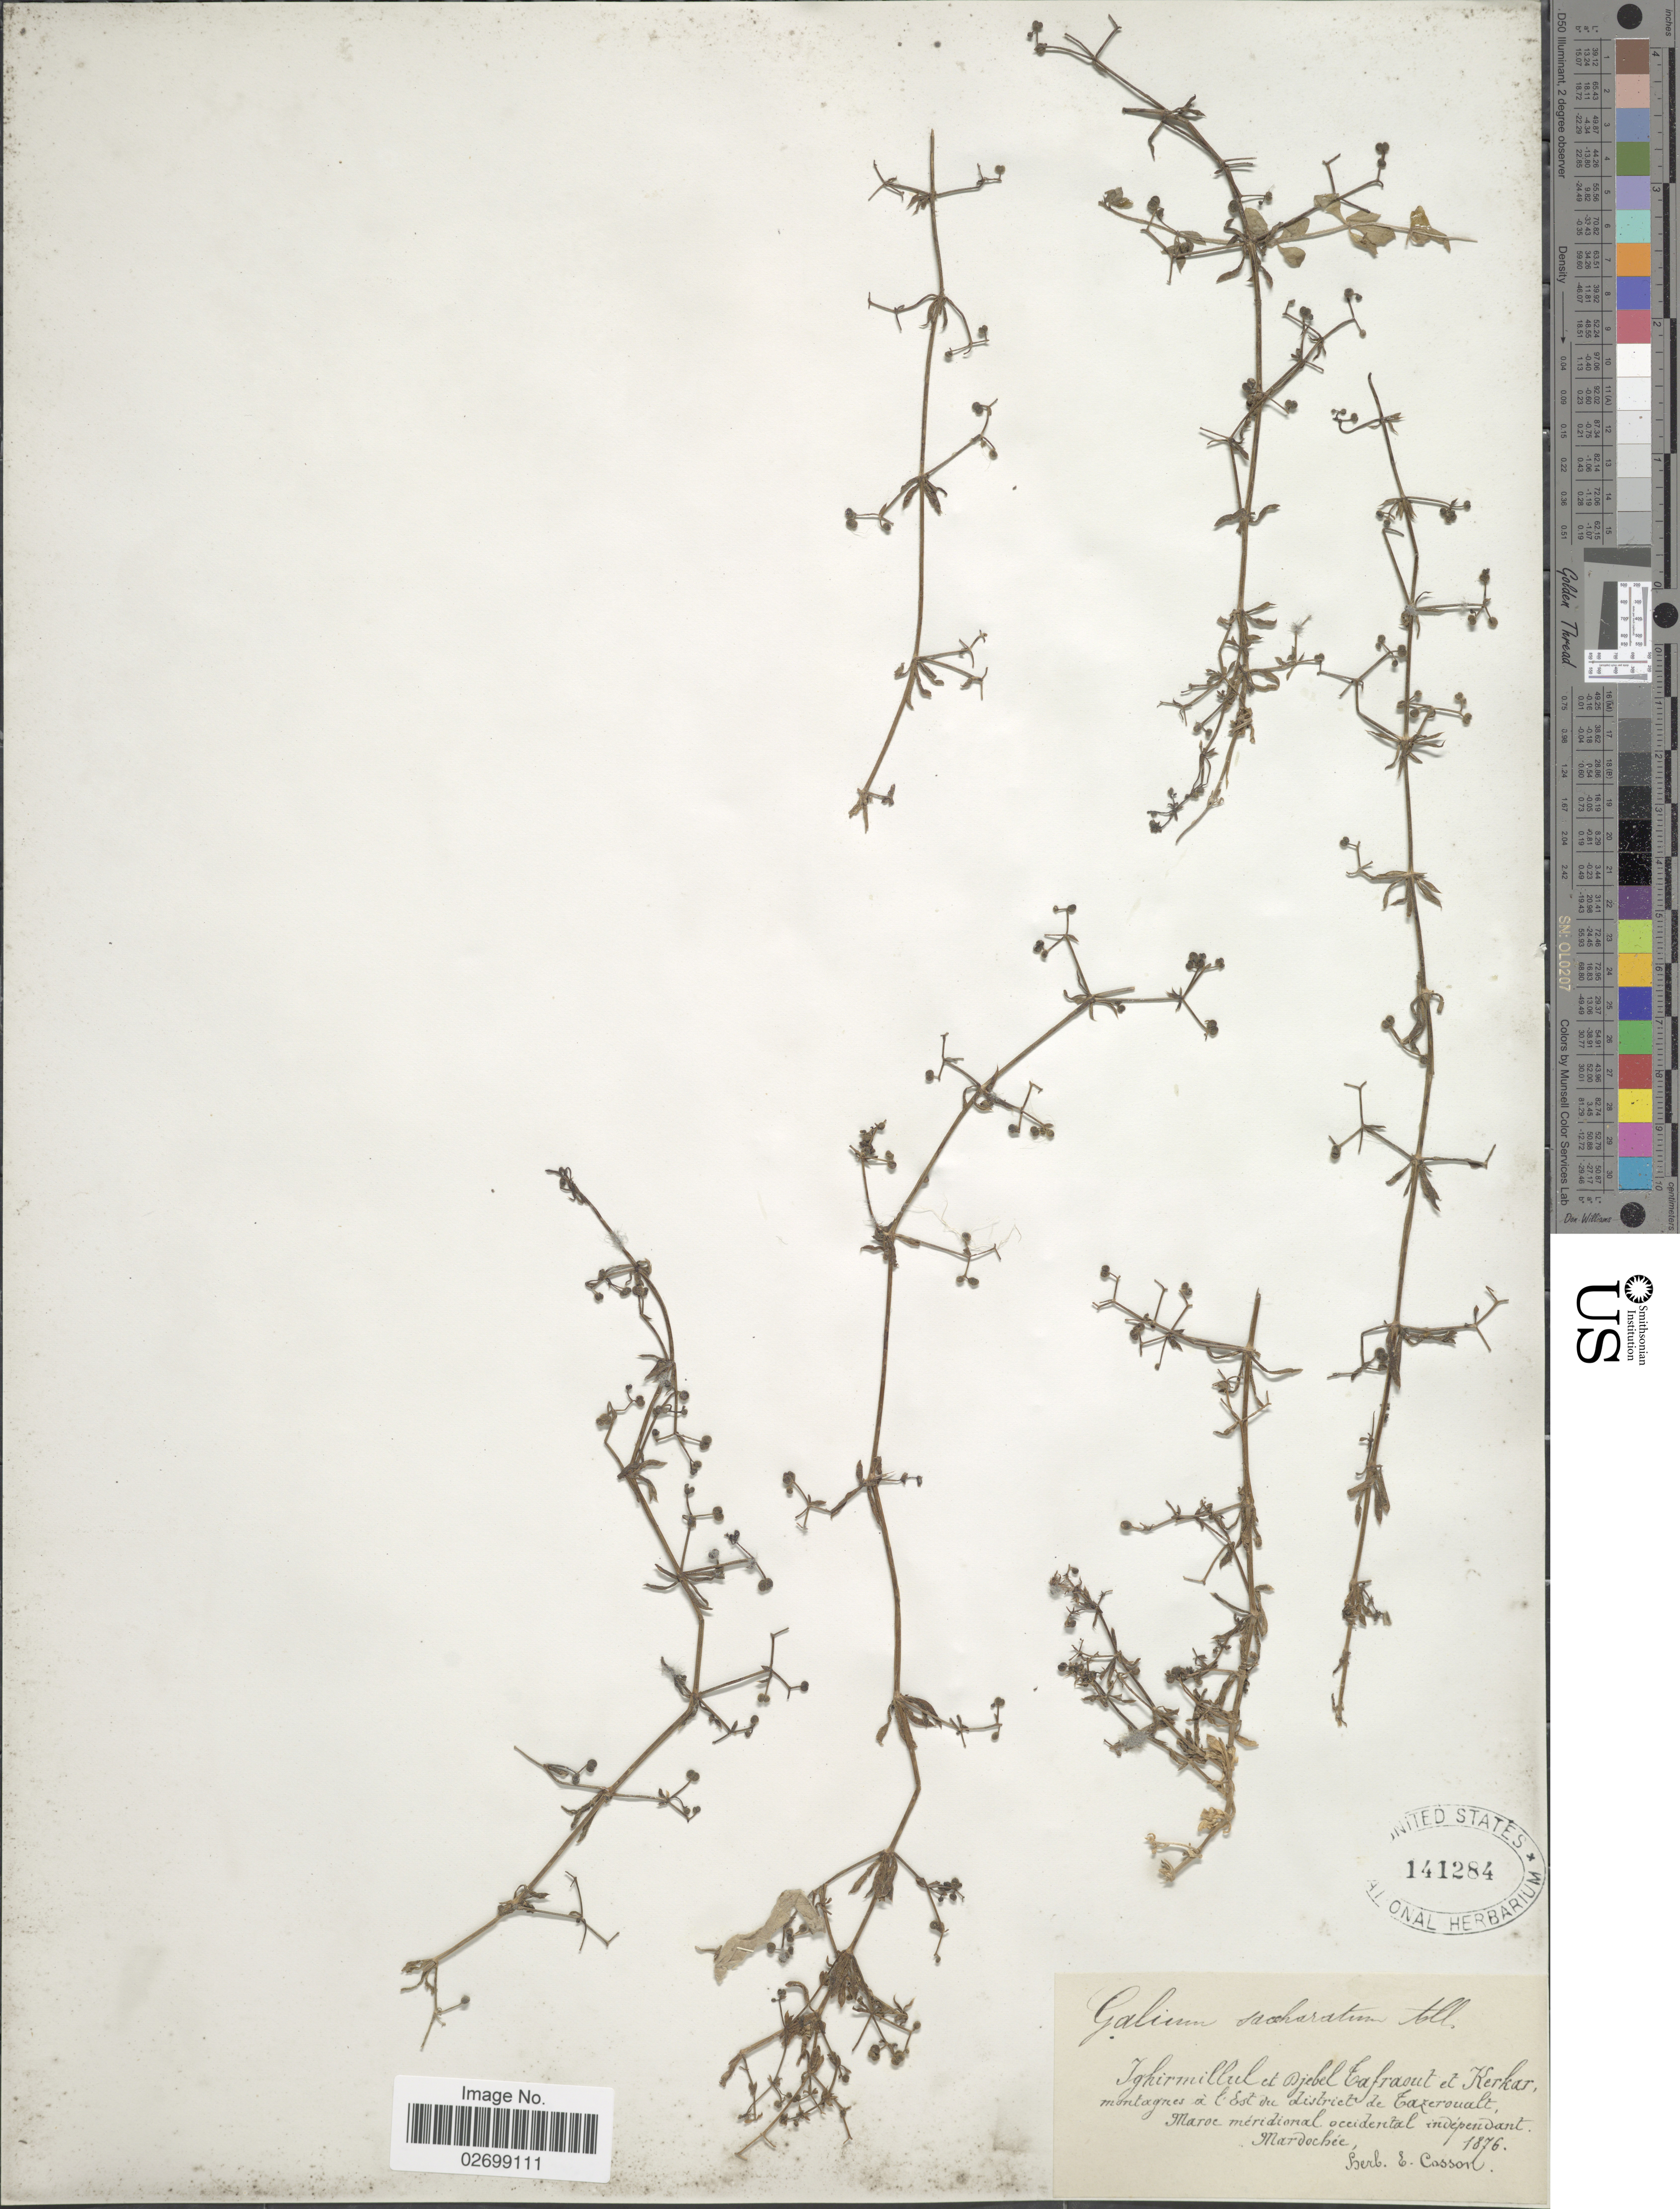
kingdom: Plantae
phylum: Tracheophyta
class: Magnoliopsida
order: Gentianales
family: Rubiaceae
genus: Galium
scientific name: Galium saccharatum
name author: All.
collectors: ex herb. E. Cosson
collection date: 1876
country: Morocco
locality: Maroc meridonal occidental independant Mardoche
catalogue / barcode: US 141284